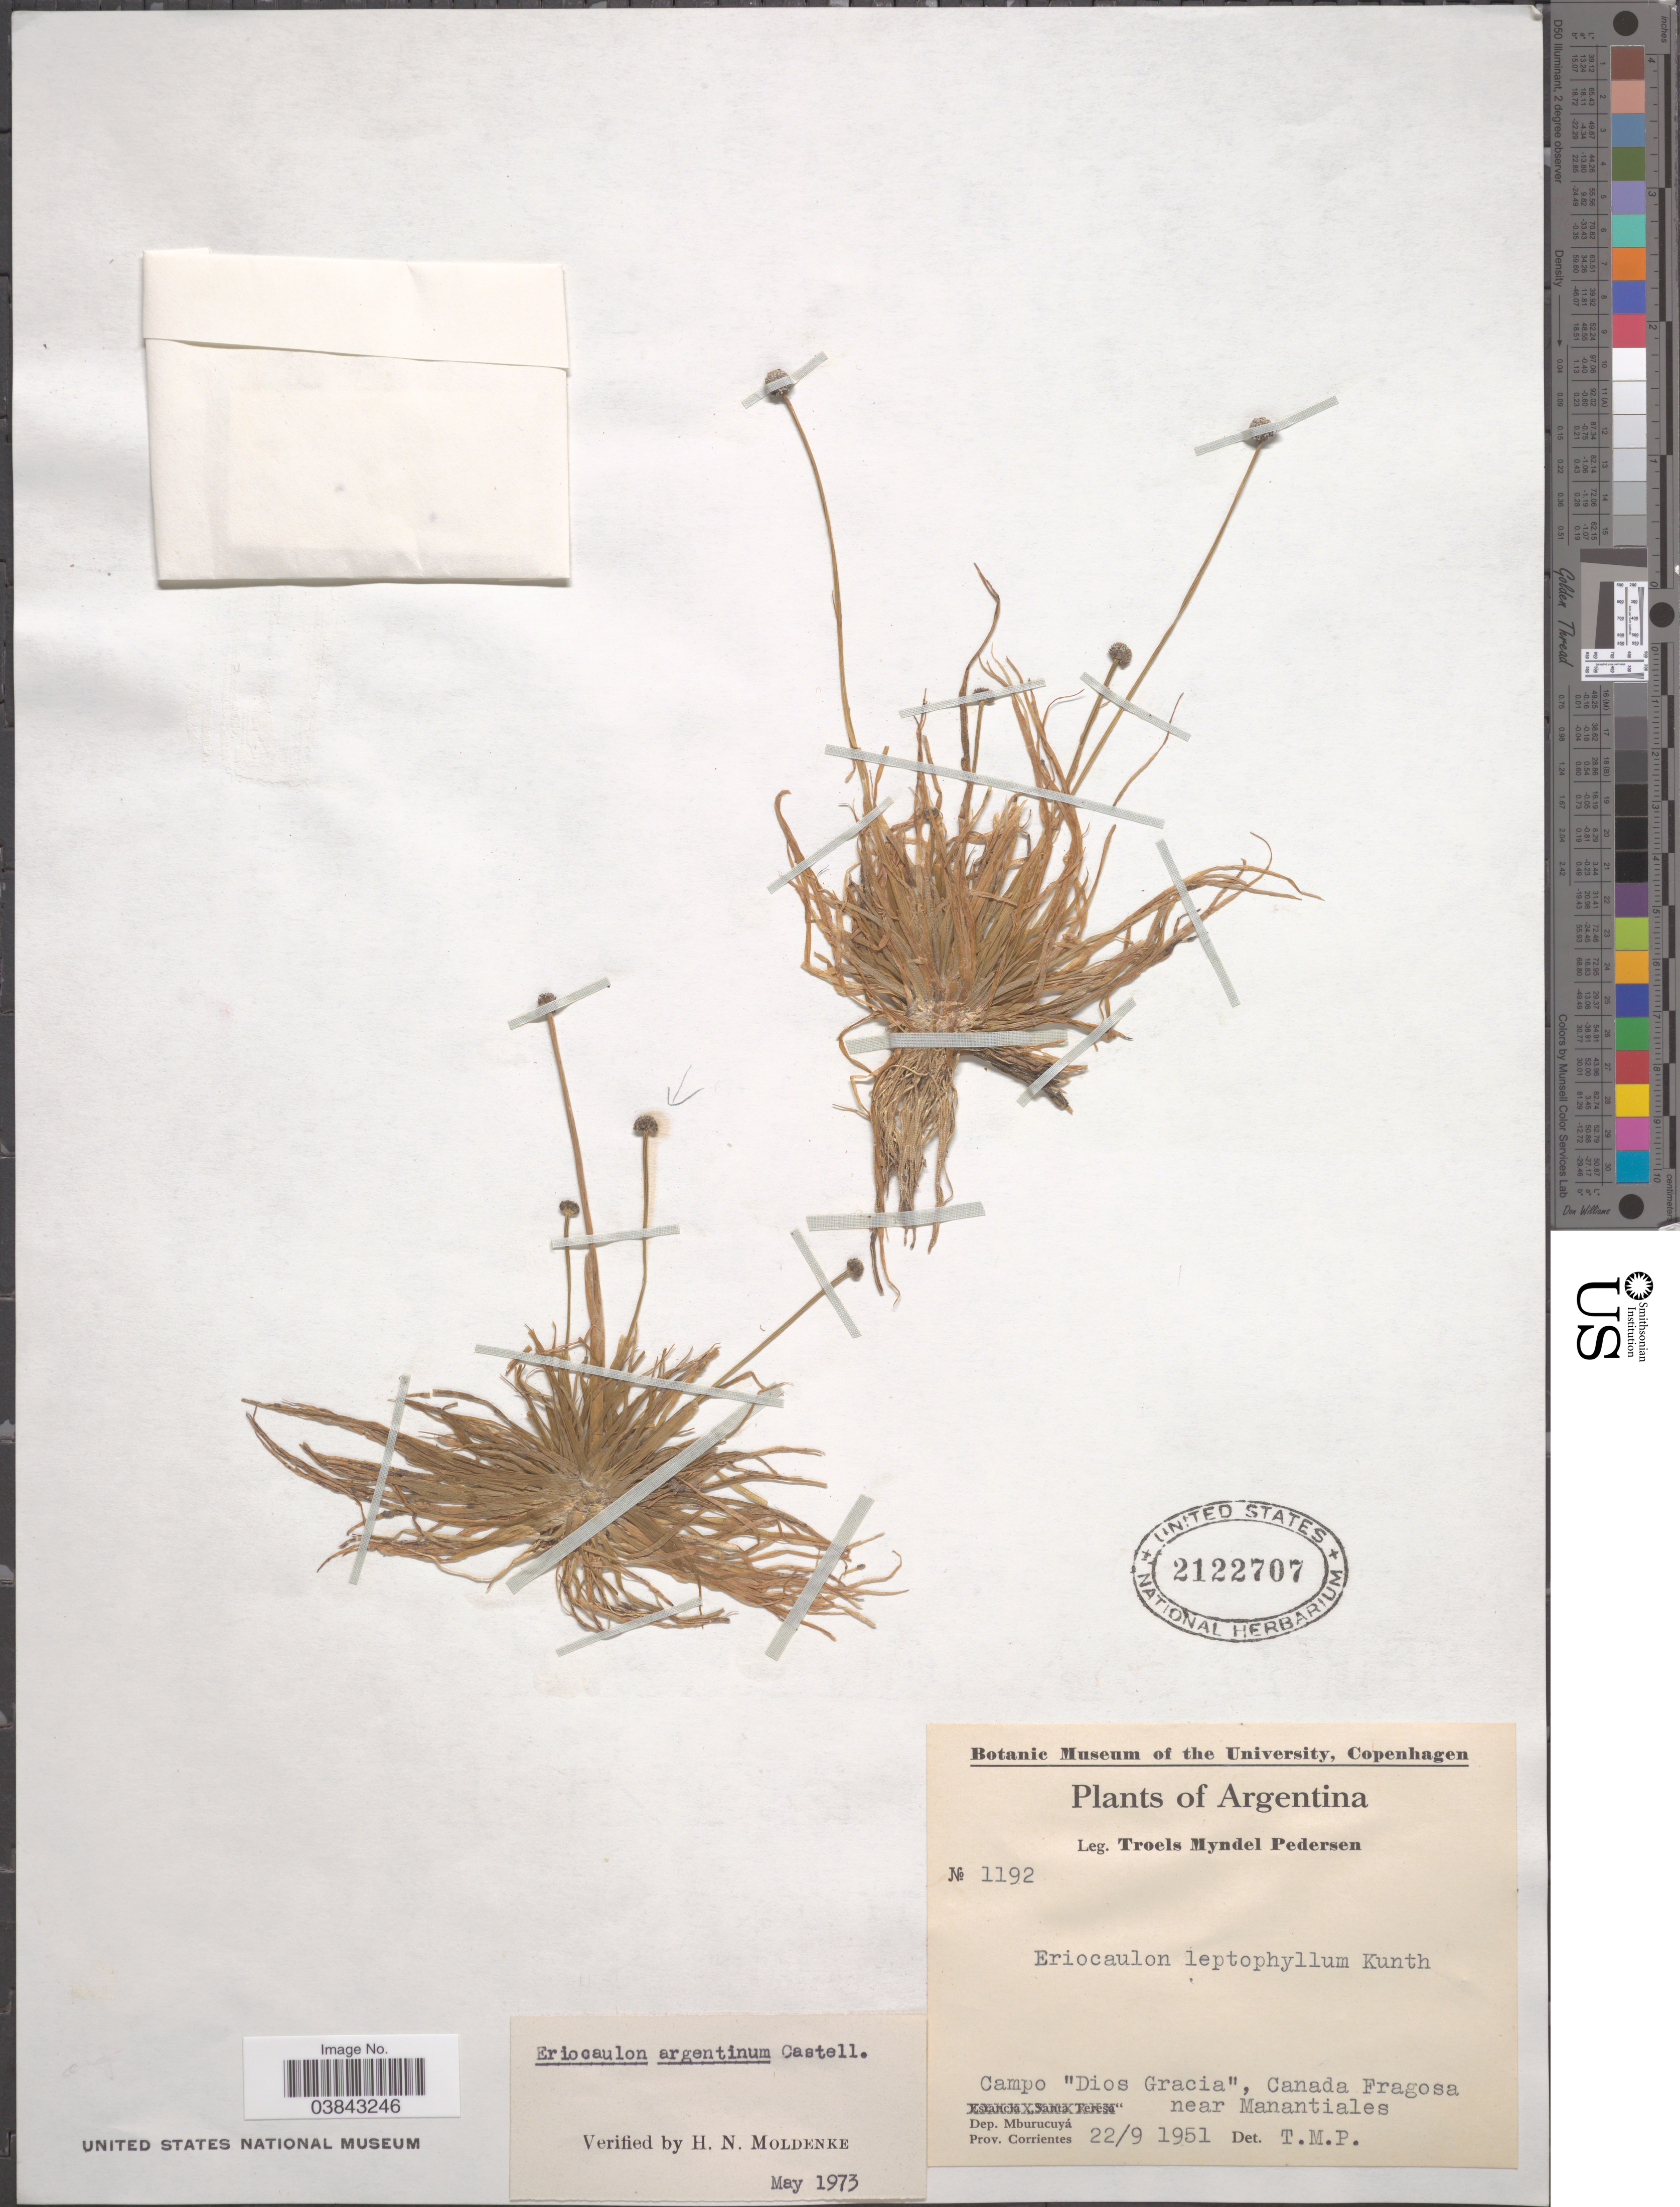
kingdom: Plantae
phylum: Tracheophyta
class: Liliopsida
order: Poales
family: Eriocaulaceae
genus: Eriocaulon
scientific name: Eriocaulon argentinum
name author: A. Cast.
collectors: T. Pederson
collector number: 1192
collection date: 1951-09-22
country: Argentina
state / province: Corrientes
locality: Campo "Dios Garcia", Canada Fragosa near Manantiales. Dep. Mburucuyá.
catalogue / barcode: US 2122707